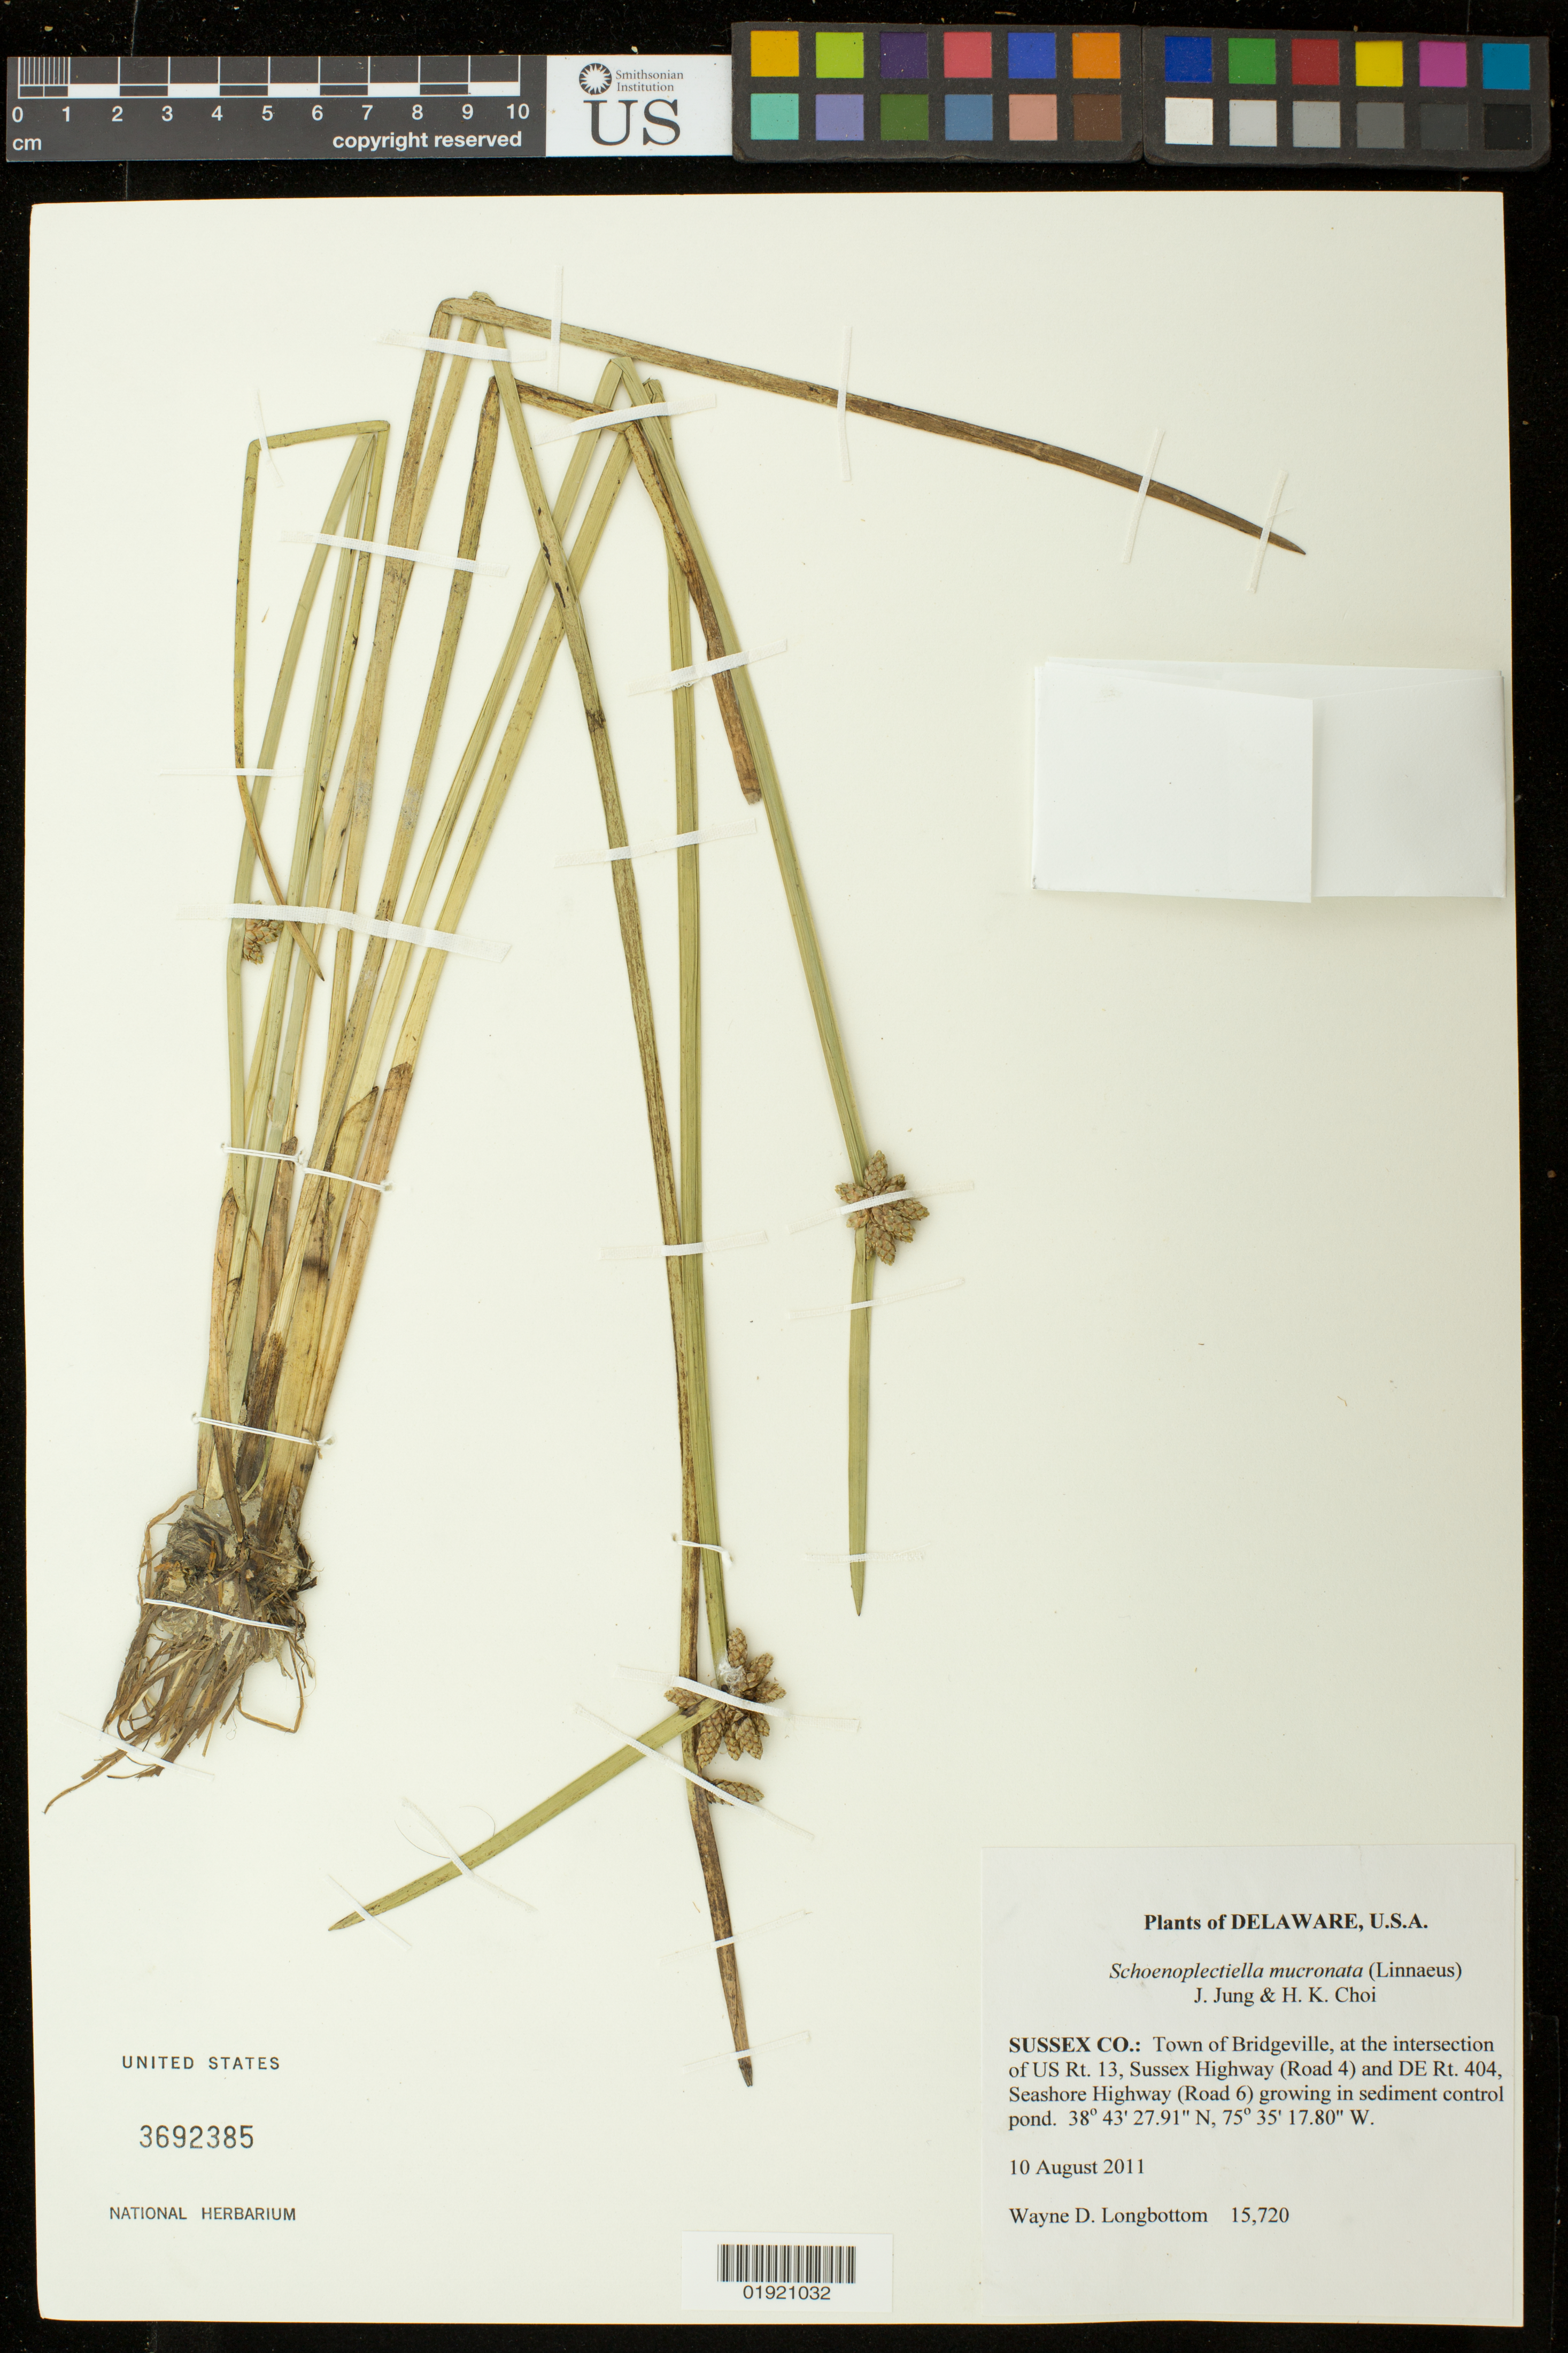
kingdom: Plantae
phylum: Tracheophyta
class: Liliopsida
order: Poales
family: Cyperaceae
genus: Schoenoplectiella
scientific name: Schoenoplectiella mucronata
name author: (L.) Jung & Choi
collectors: W. D. Longbottom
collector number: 15720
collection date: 2011-08-10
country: United States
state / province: Delaware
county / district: Sussex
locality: Town of Bridgeville, at the intersection of US Rt. 13, Sussex Highway (Road 4) and DE Rt. 404, Seashore Highway (Road 6).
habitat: Growing in sediment control pond.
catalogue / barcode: US 3692385